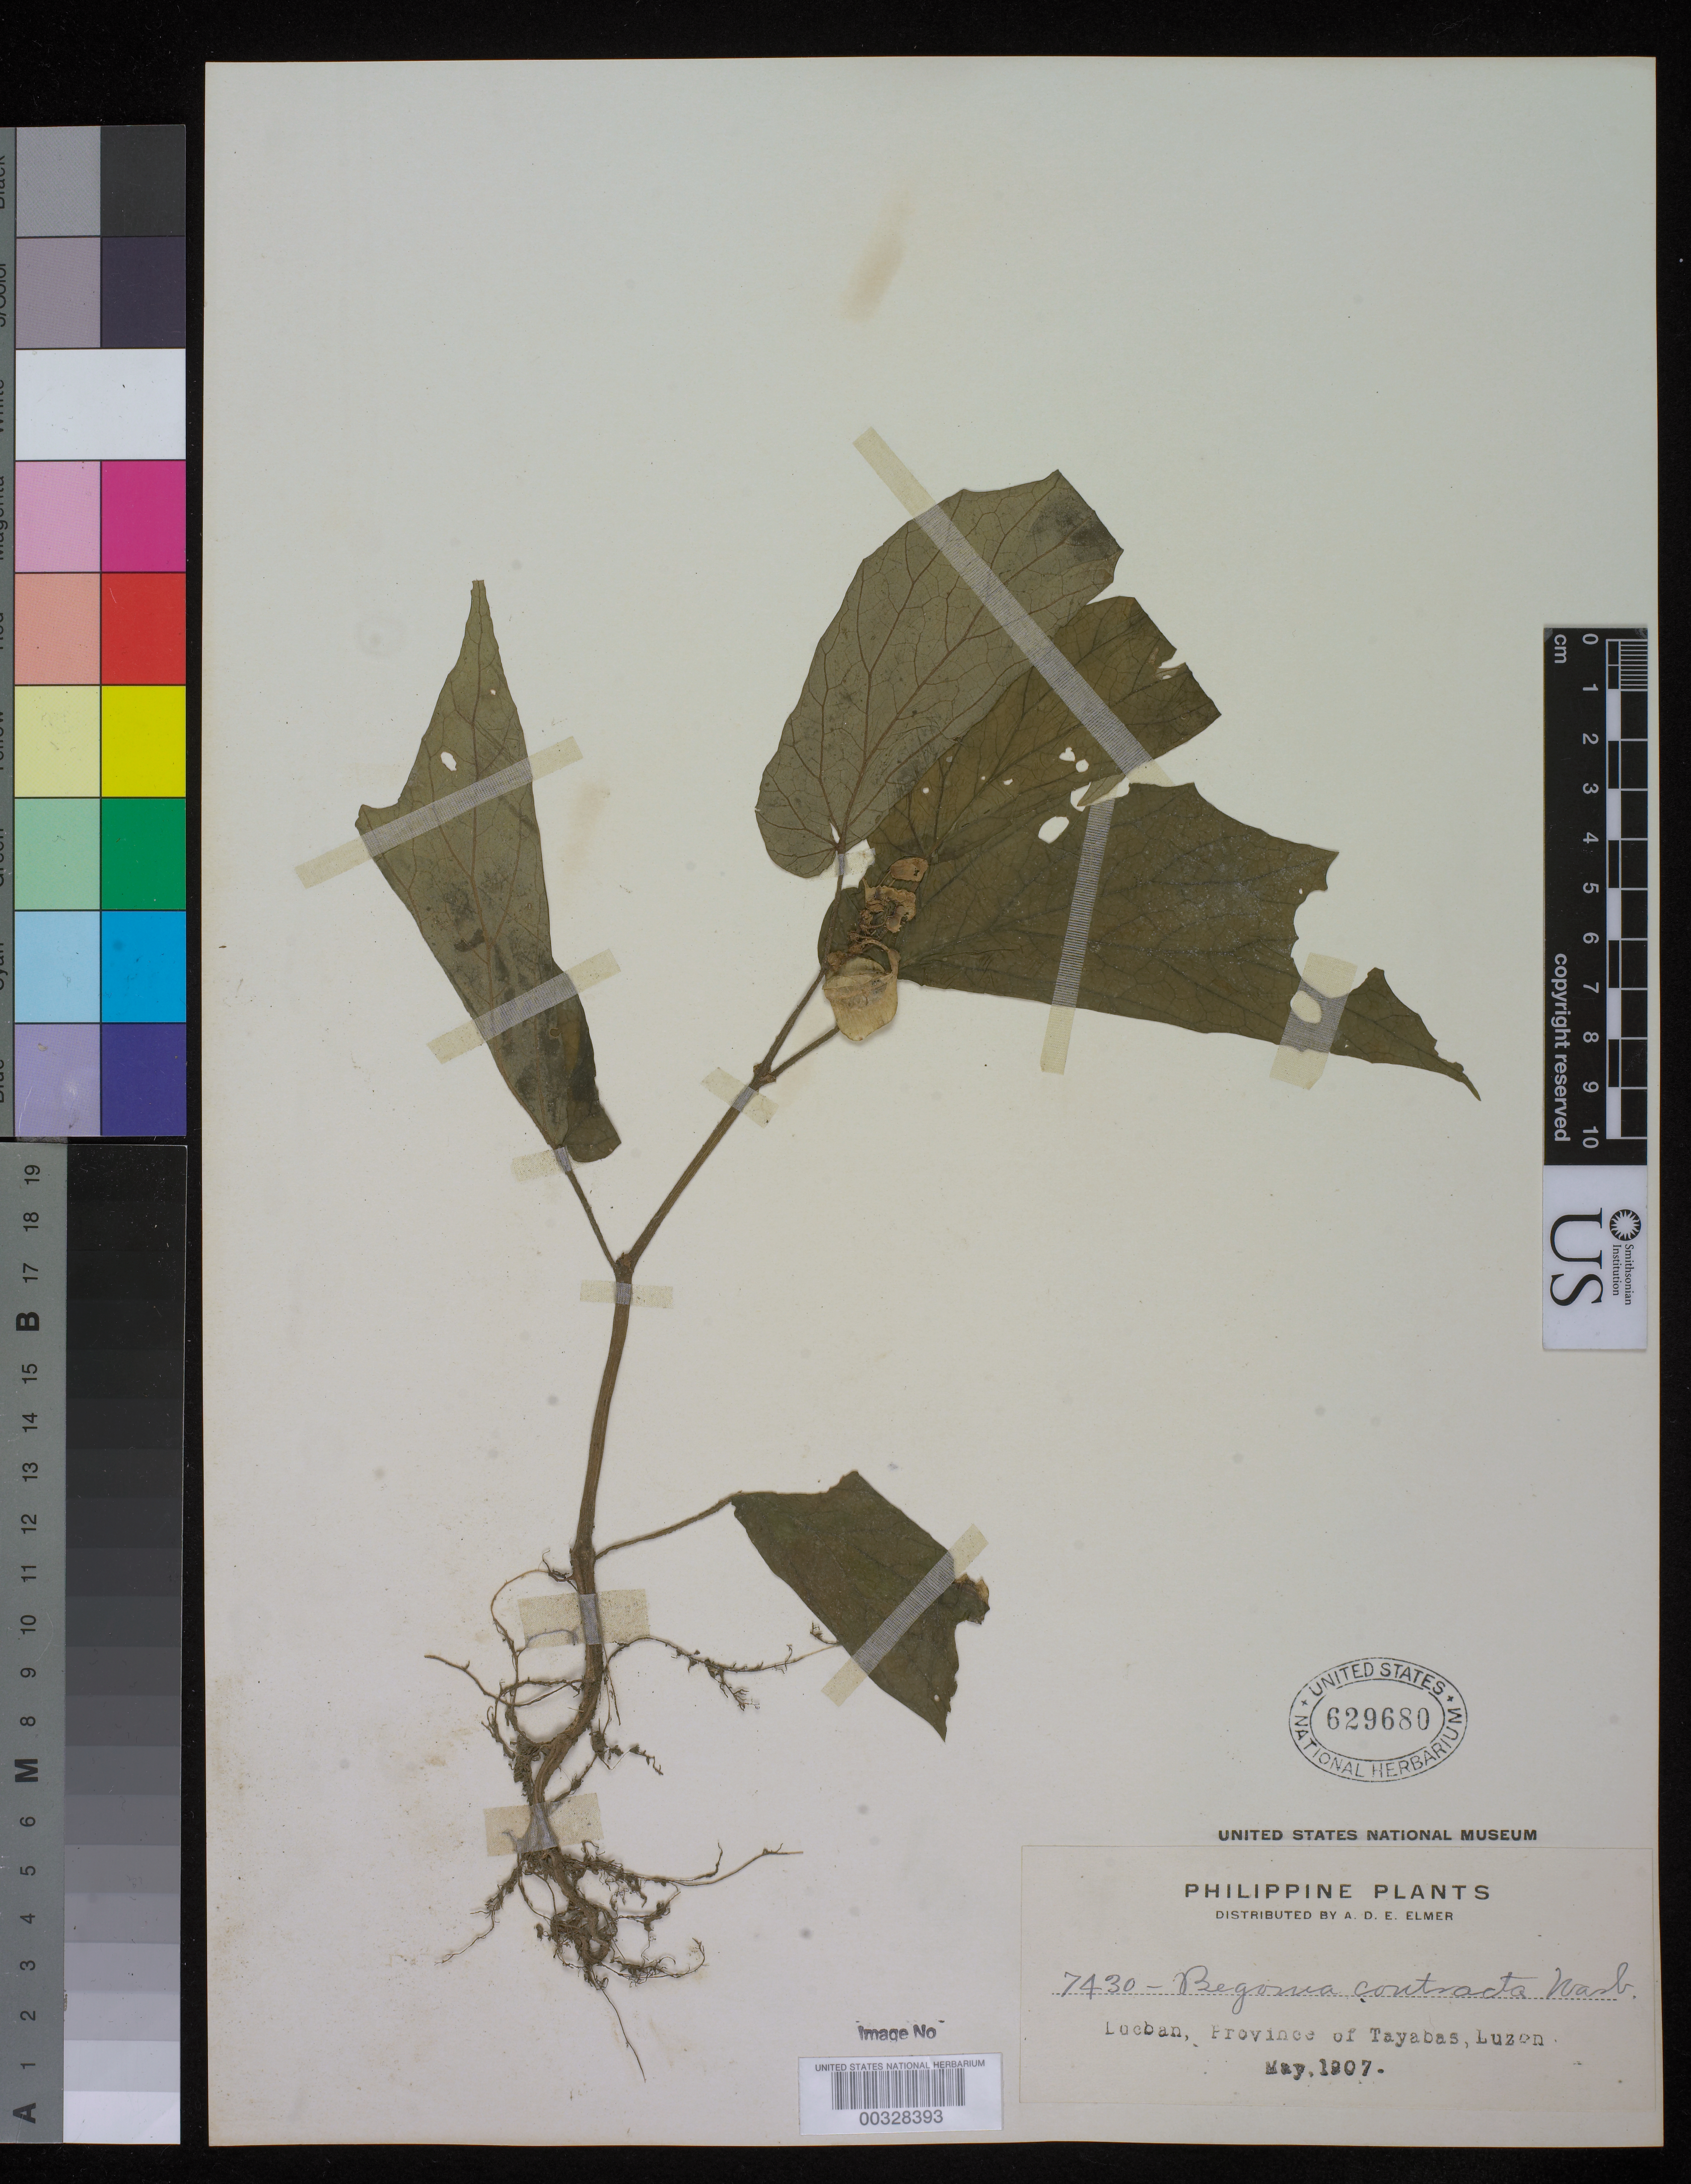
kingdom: Plantae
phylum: Tracheophyta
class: Magnoliopsida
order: Cucurbitales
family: Begoniaceae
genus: Begonia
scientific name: Begonia contracta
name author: Warb.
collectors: A. D. E. Elmer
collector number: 7430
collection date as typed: May 1907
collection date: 1907-05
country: Philippines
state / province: Calabarzon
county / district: Quezon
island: Luzon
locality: Lucban, Tayabas Prov. = Quezon Prov.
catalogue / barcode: US 629680